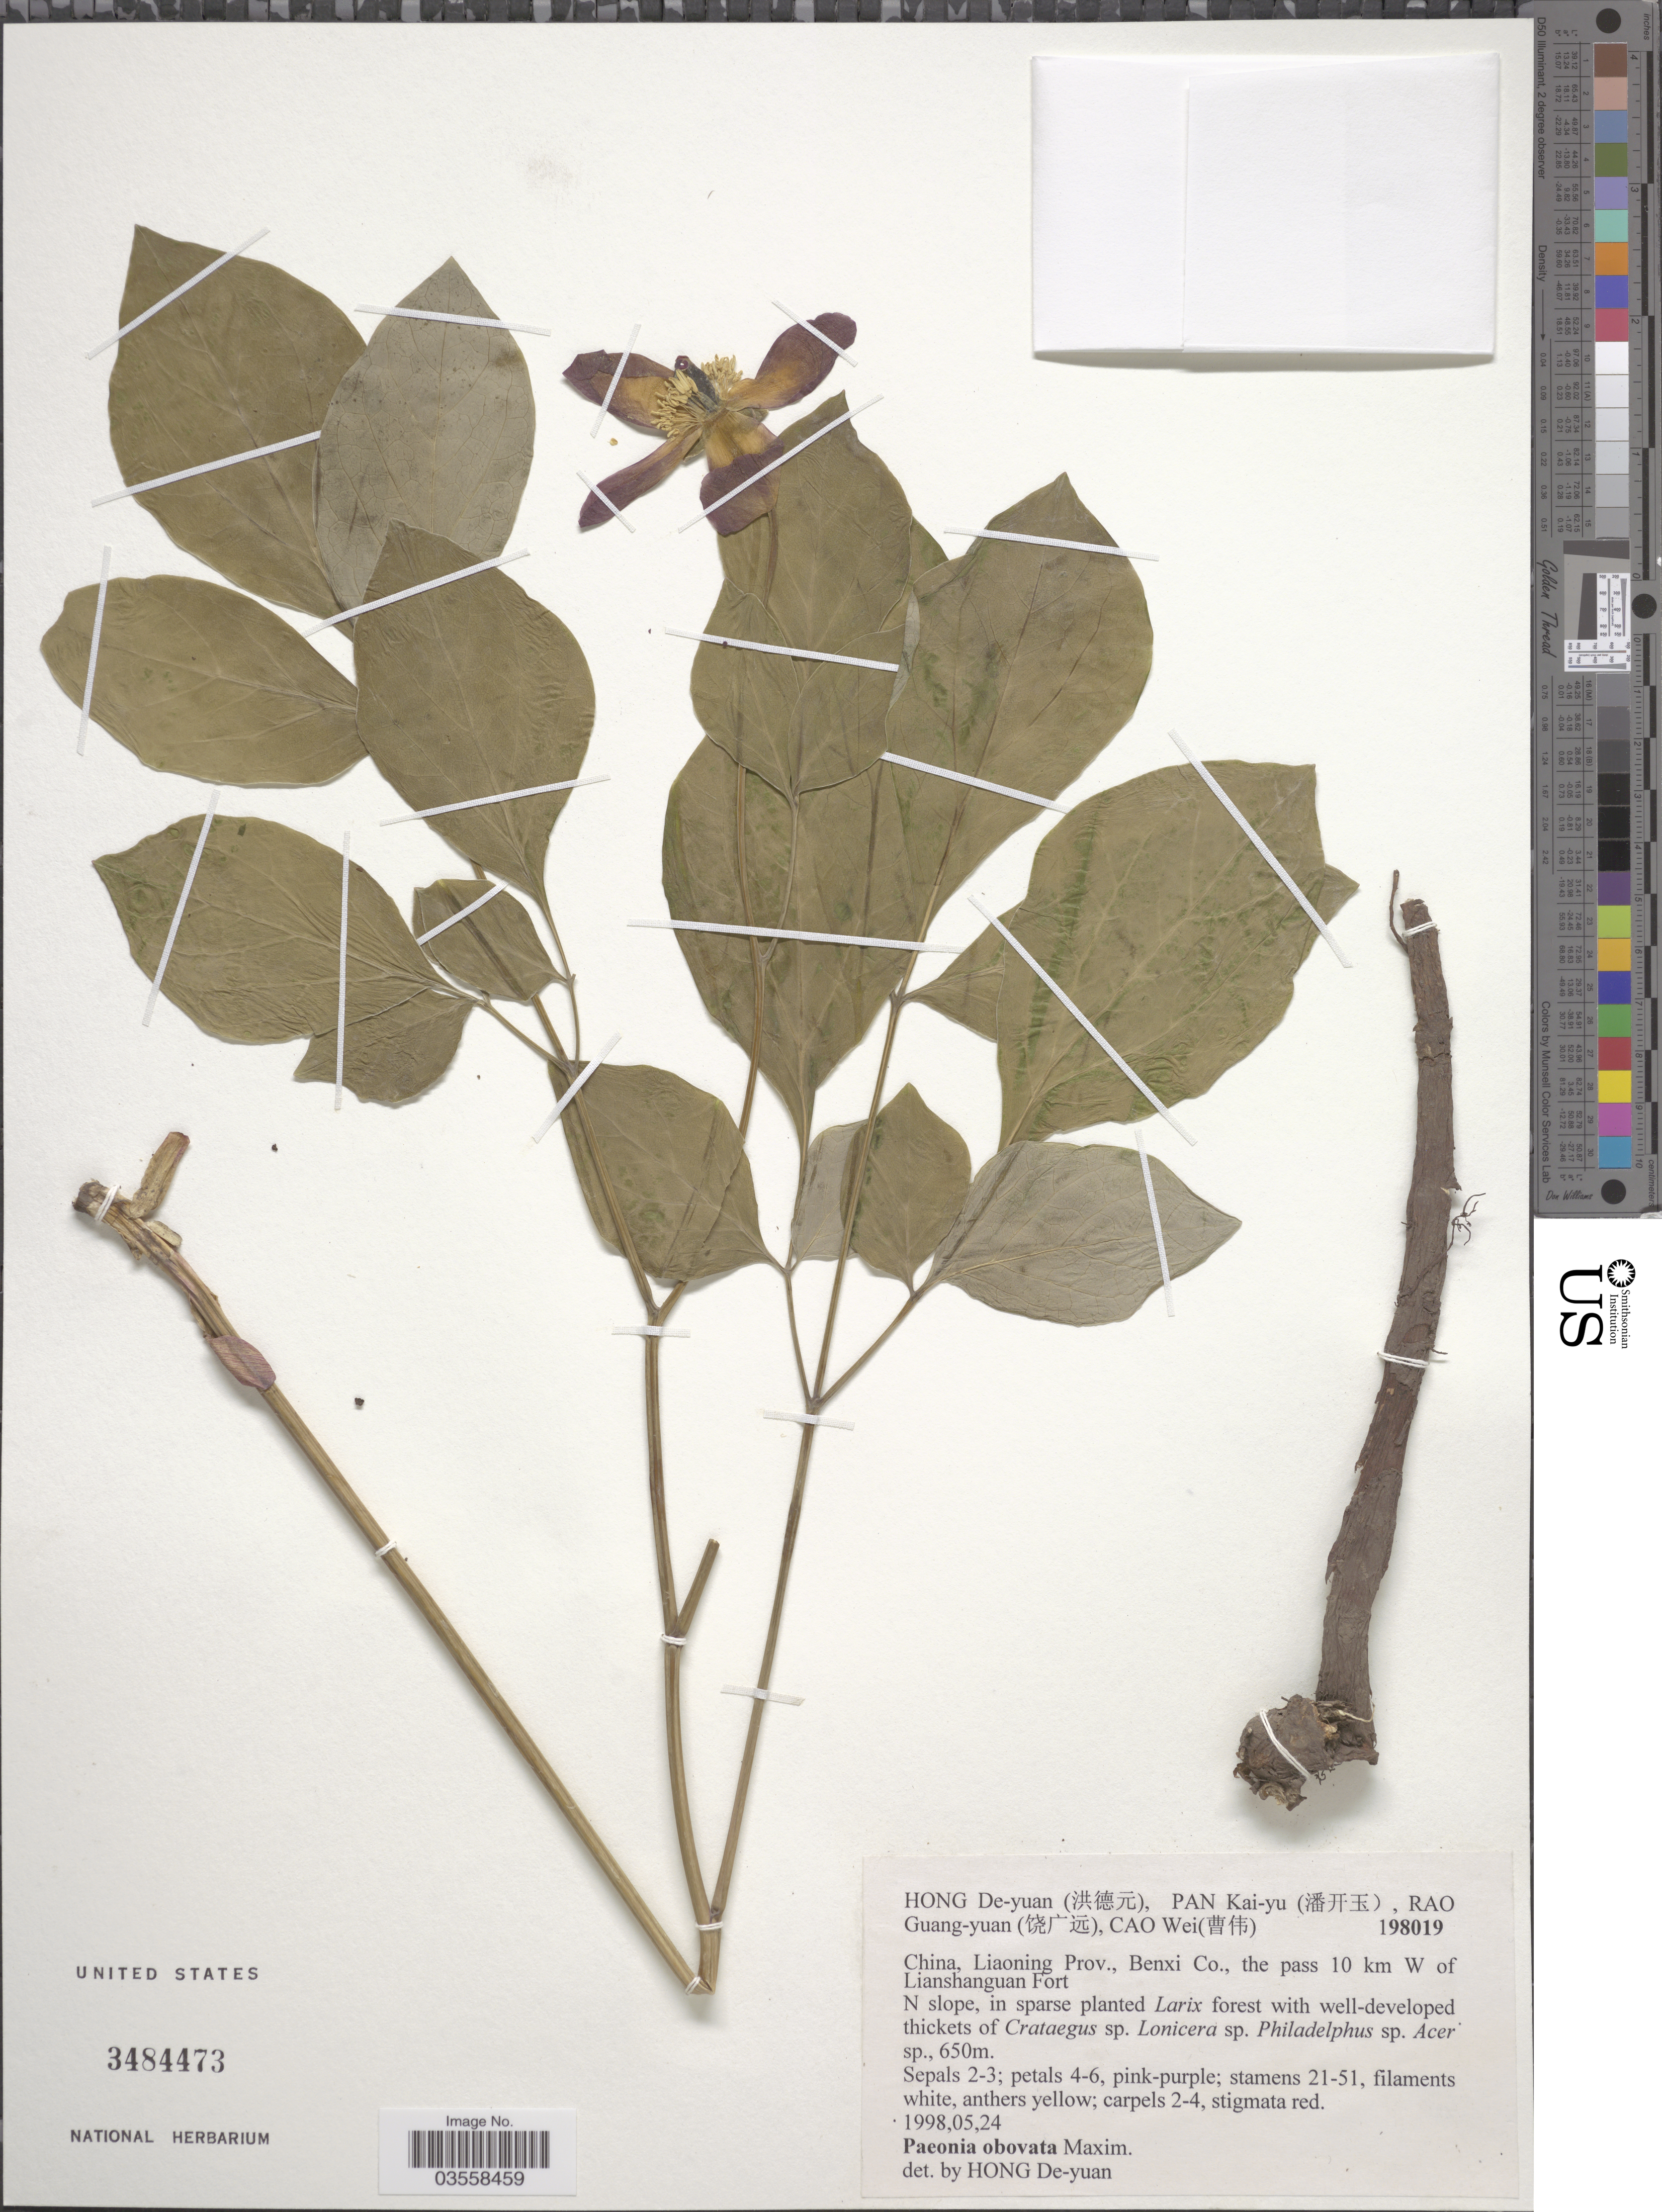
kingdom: Plantae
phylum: Tracheophyta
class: Magnoliopsida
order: Saxifragales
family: Paeoniaceae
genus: Paeonia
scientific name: Paeonia obovata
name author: Maxim.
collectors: D.-Y. Hong, K. Pan, Rao Guang-yuan & Cao Wei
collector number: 198019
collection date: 1998-05-24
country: China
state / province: Liaoning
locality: Benxi Co., the pass 10 km W of Lianshanguan Fort.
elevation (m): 650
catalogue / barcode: US 3484473